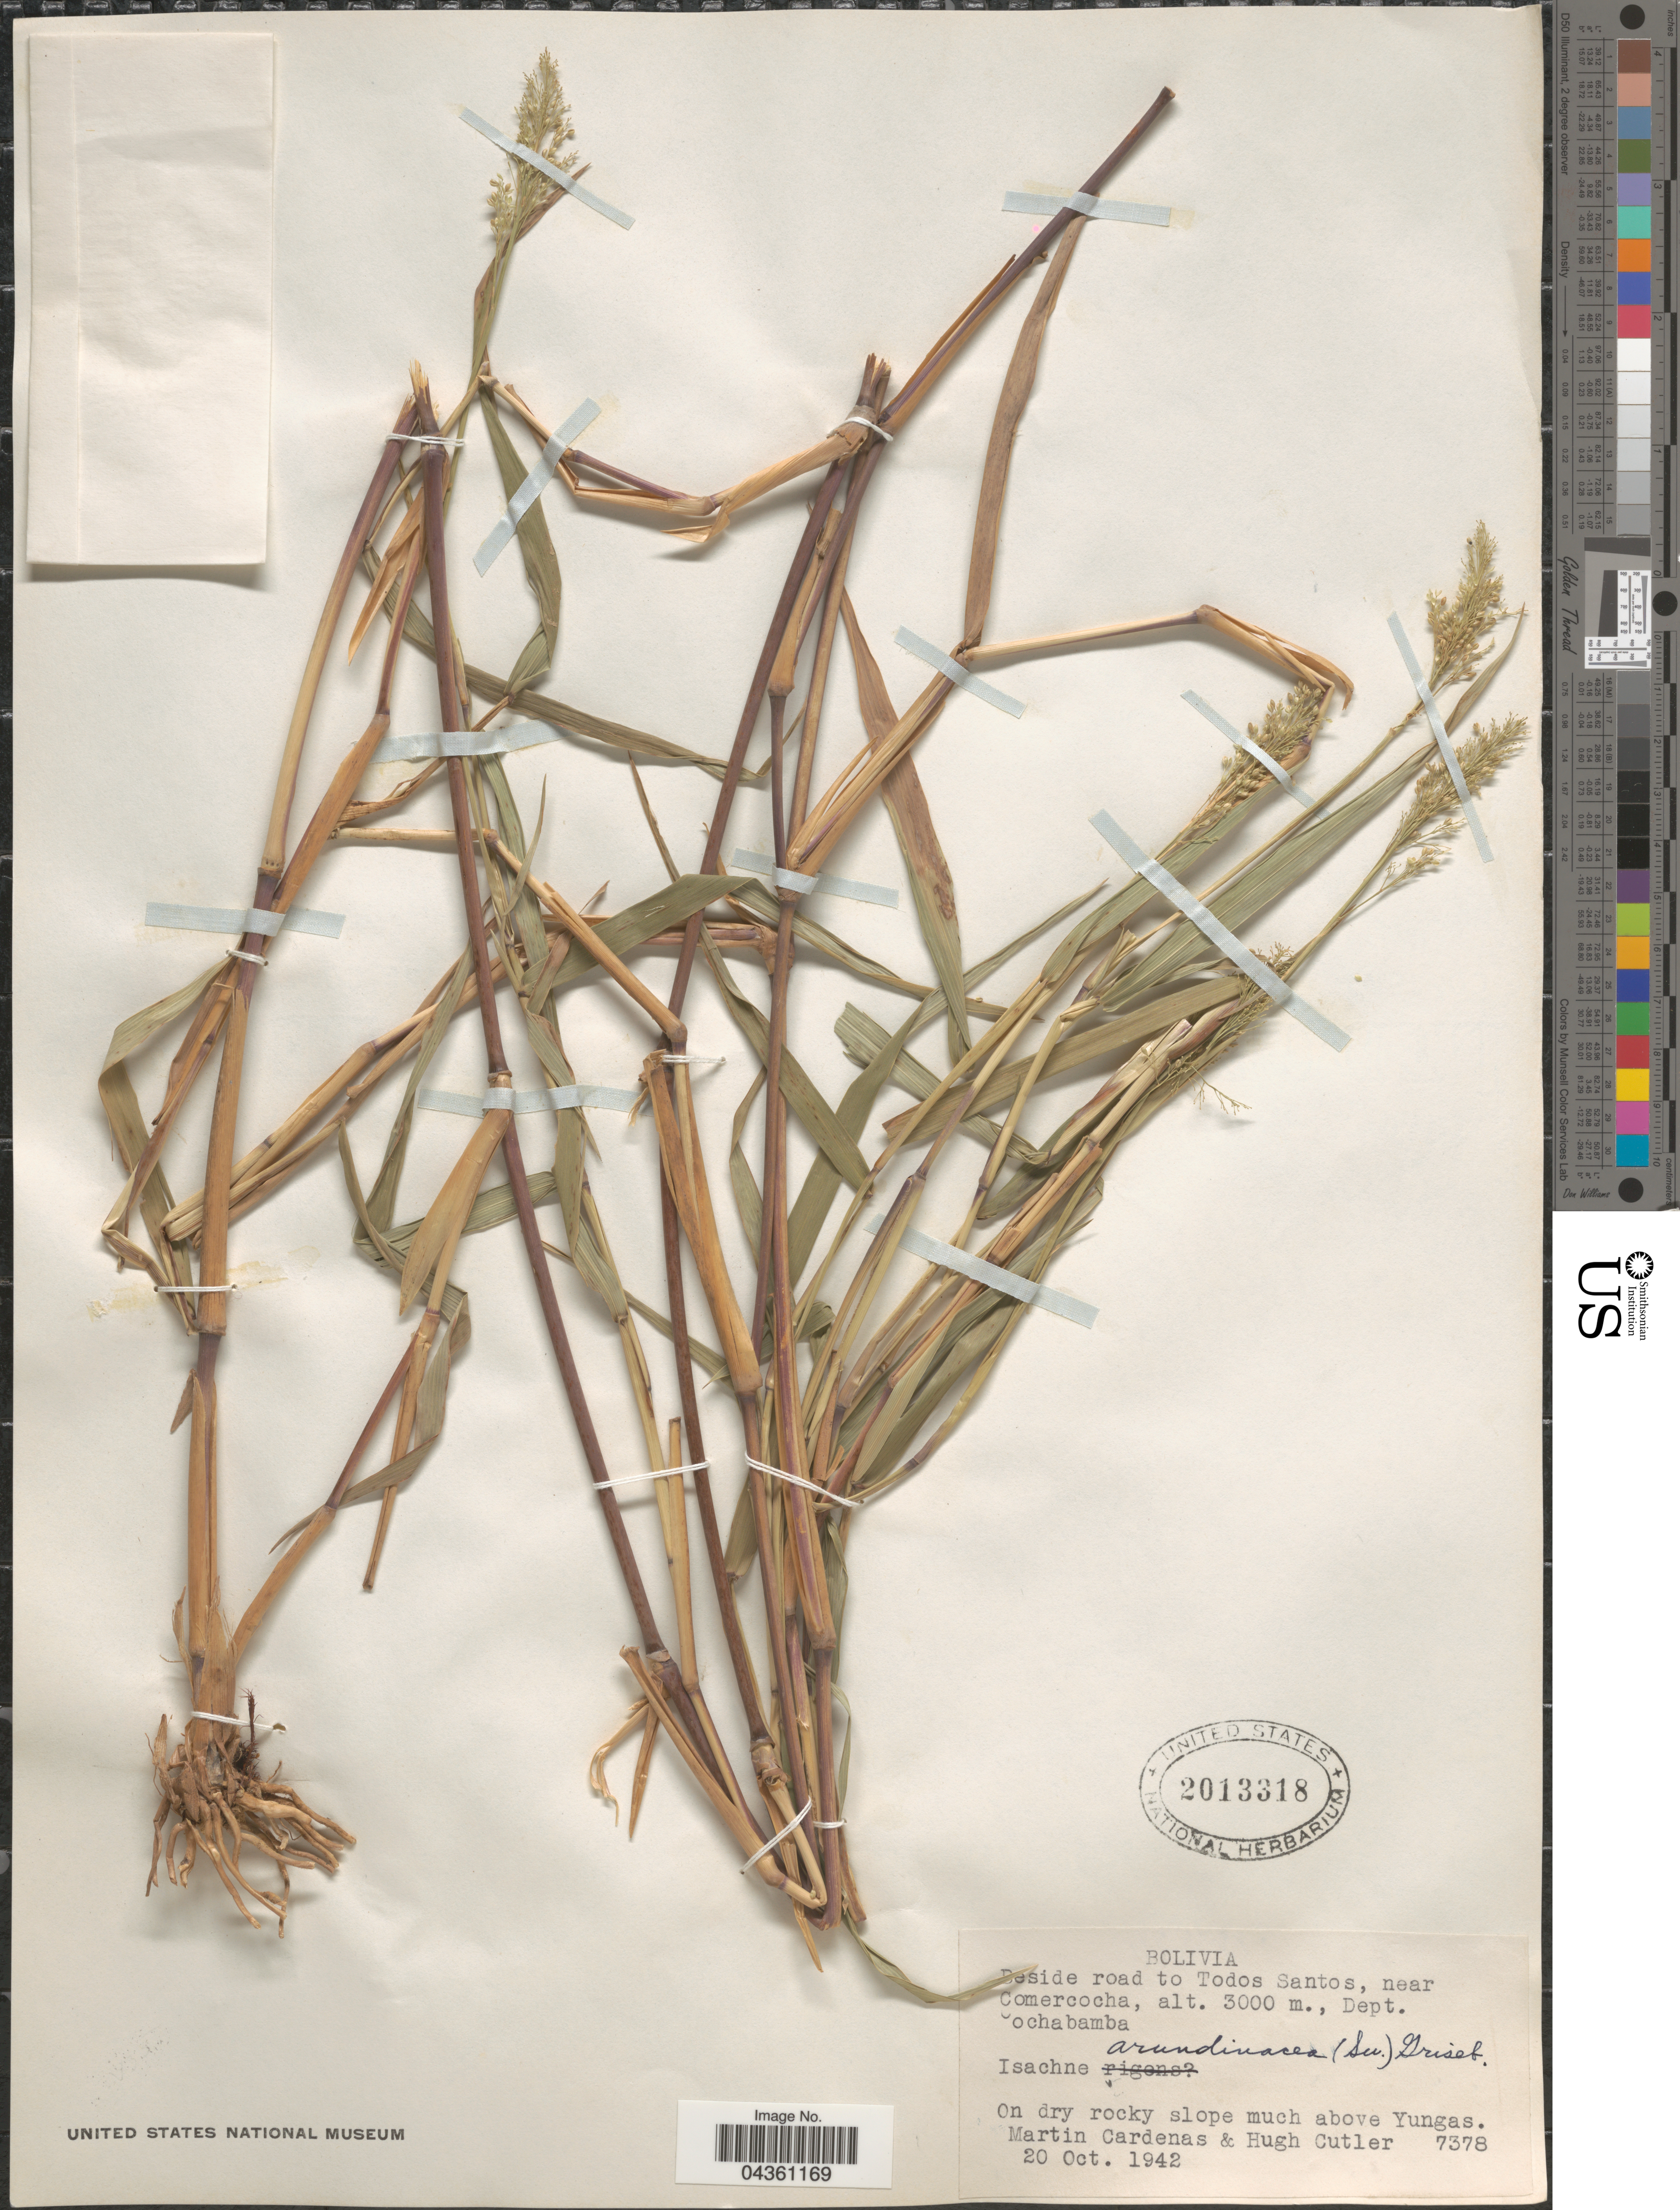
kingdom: Plantae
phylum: Tracheophyta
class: Liliopsida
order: Poales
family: Poaceae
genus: Isachne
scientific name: Isachne arundinacea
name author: (Sw.) Griseb.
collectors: M. Cárdenas & H. C. Cutler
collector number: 7378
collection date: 1942-10-20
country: Bolivia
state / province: Cochabamba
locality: Beside road to Todos Santos, near Comercocha, Dept. Cochabamba. Above Yungas.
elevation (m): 3000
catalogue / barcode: US 2013318